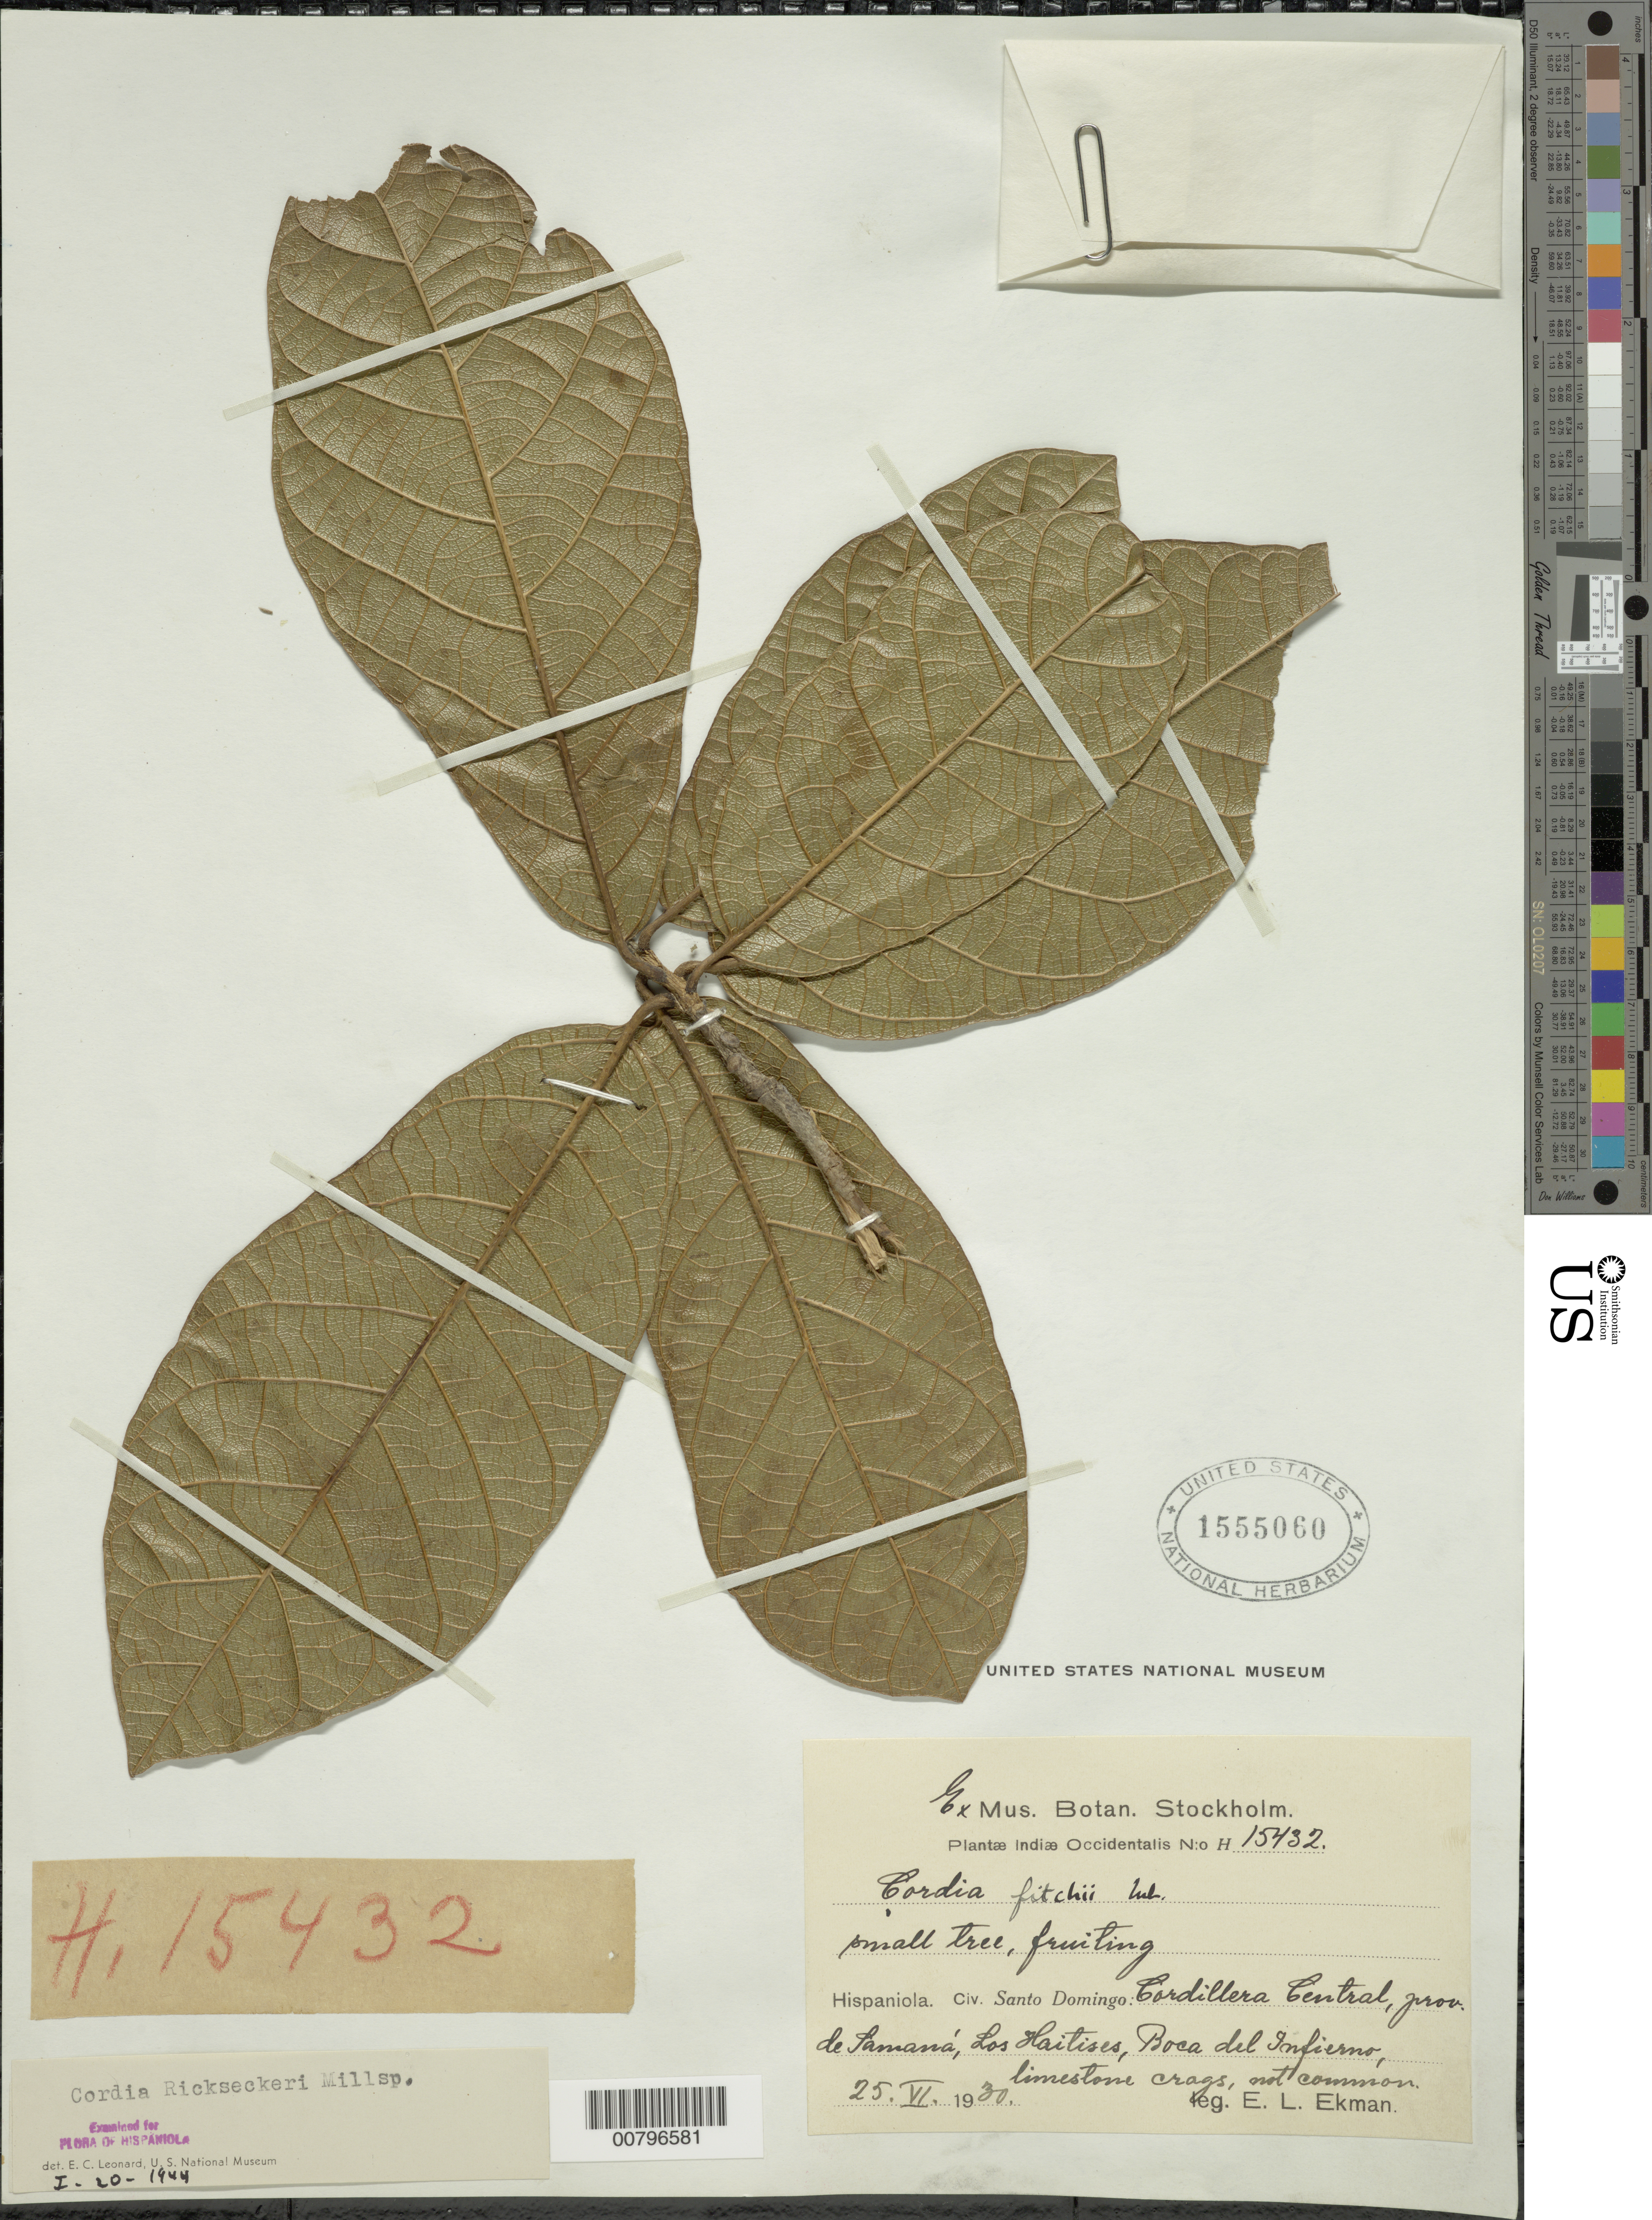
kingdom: Plantae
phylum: Tracheophyta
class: Magnoliopsida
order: Boraginales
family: Cordiaceae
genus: Cordia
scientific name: Cordia rickseckeri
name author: Millsp.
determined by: Leonard, Emery C., (US)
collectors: E. L. Ekman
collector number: H 15432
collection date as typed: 25 Jun 1930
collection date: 1930-06-25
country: Dominican Republic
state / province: Samana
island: Hispaniola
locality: Cordillera Central, Los Haitises, Boca del Infierno.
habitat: Limestone crags.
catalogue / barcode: US 1555060